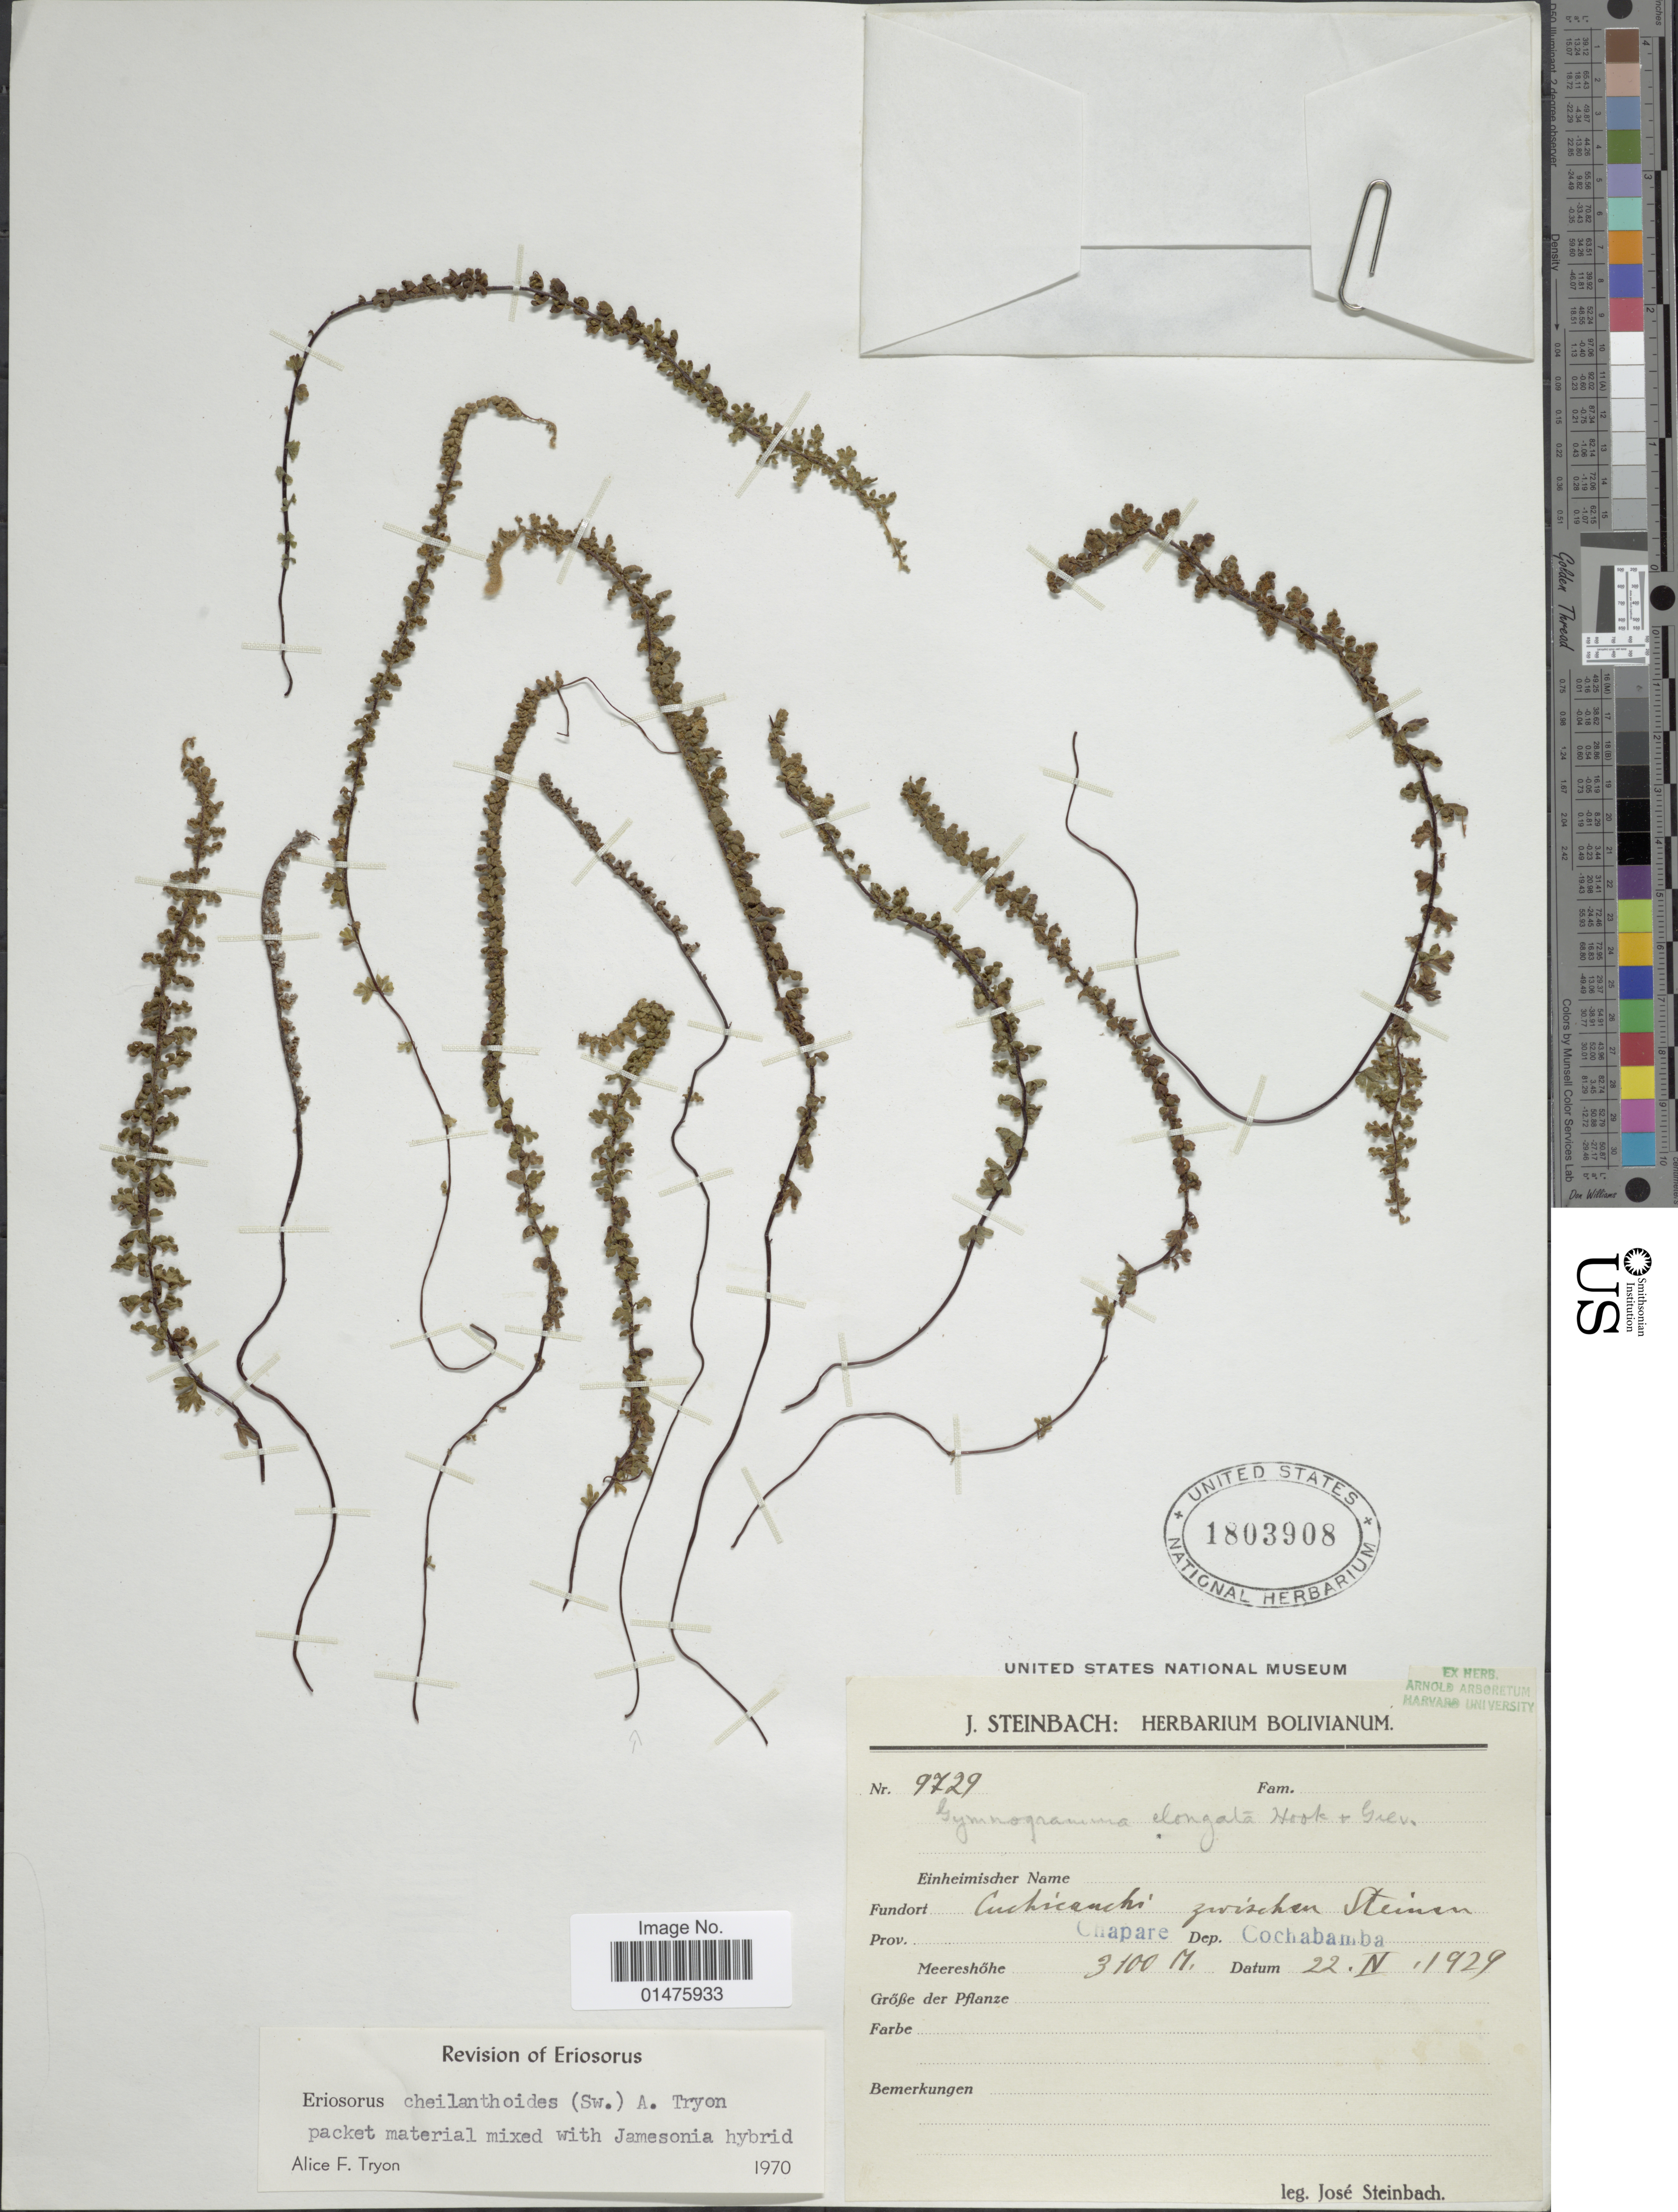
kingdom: Plantae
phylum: Tracheophyta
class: Polypodiopsida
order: Polypodiales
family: Pteridaceae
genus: Jamesonia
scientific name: Jamesonia cheilanthoides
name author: (Sw.) Christenh.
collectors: J. Steinbach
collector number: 9729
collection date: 1929-04-22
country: Bolivia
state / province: Cochabamba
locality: Cuchicanchi zwischen Steinen, Prov. Chapare, Dep. Cochabamba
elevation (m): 3100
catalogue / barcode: US 1803908